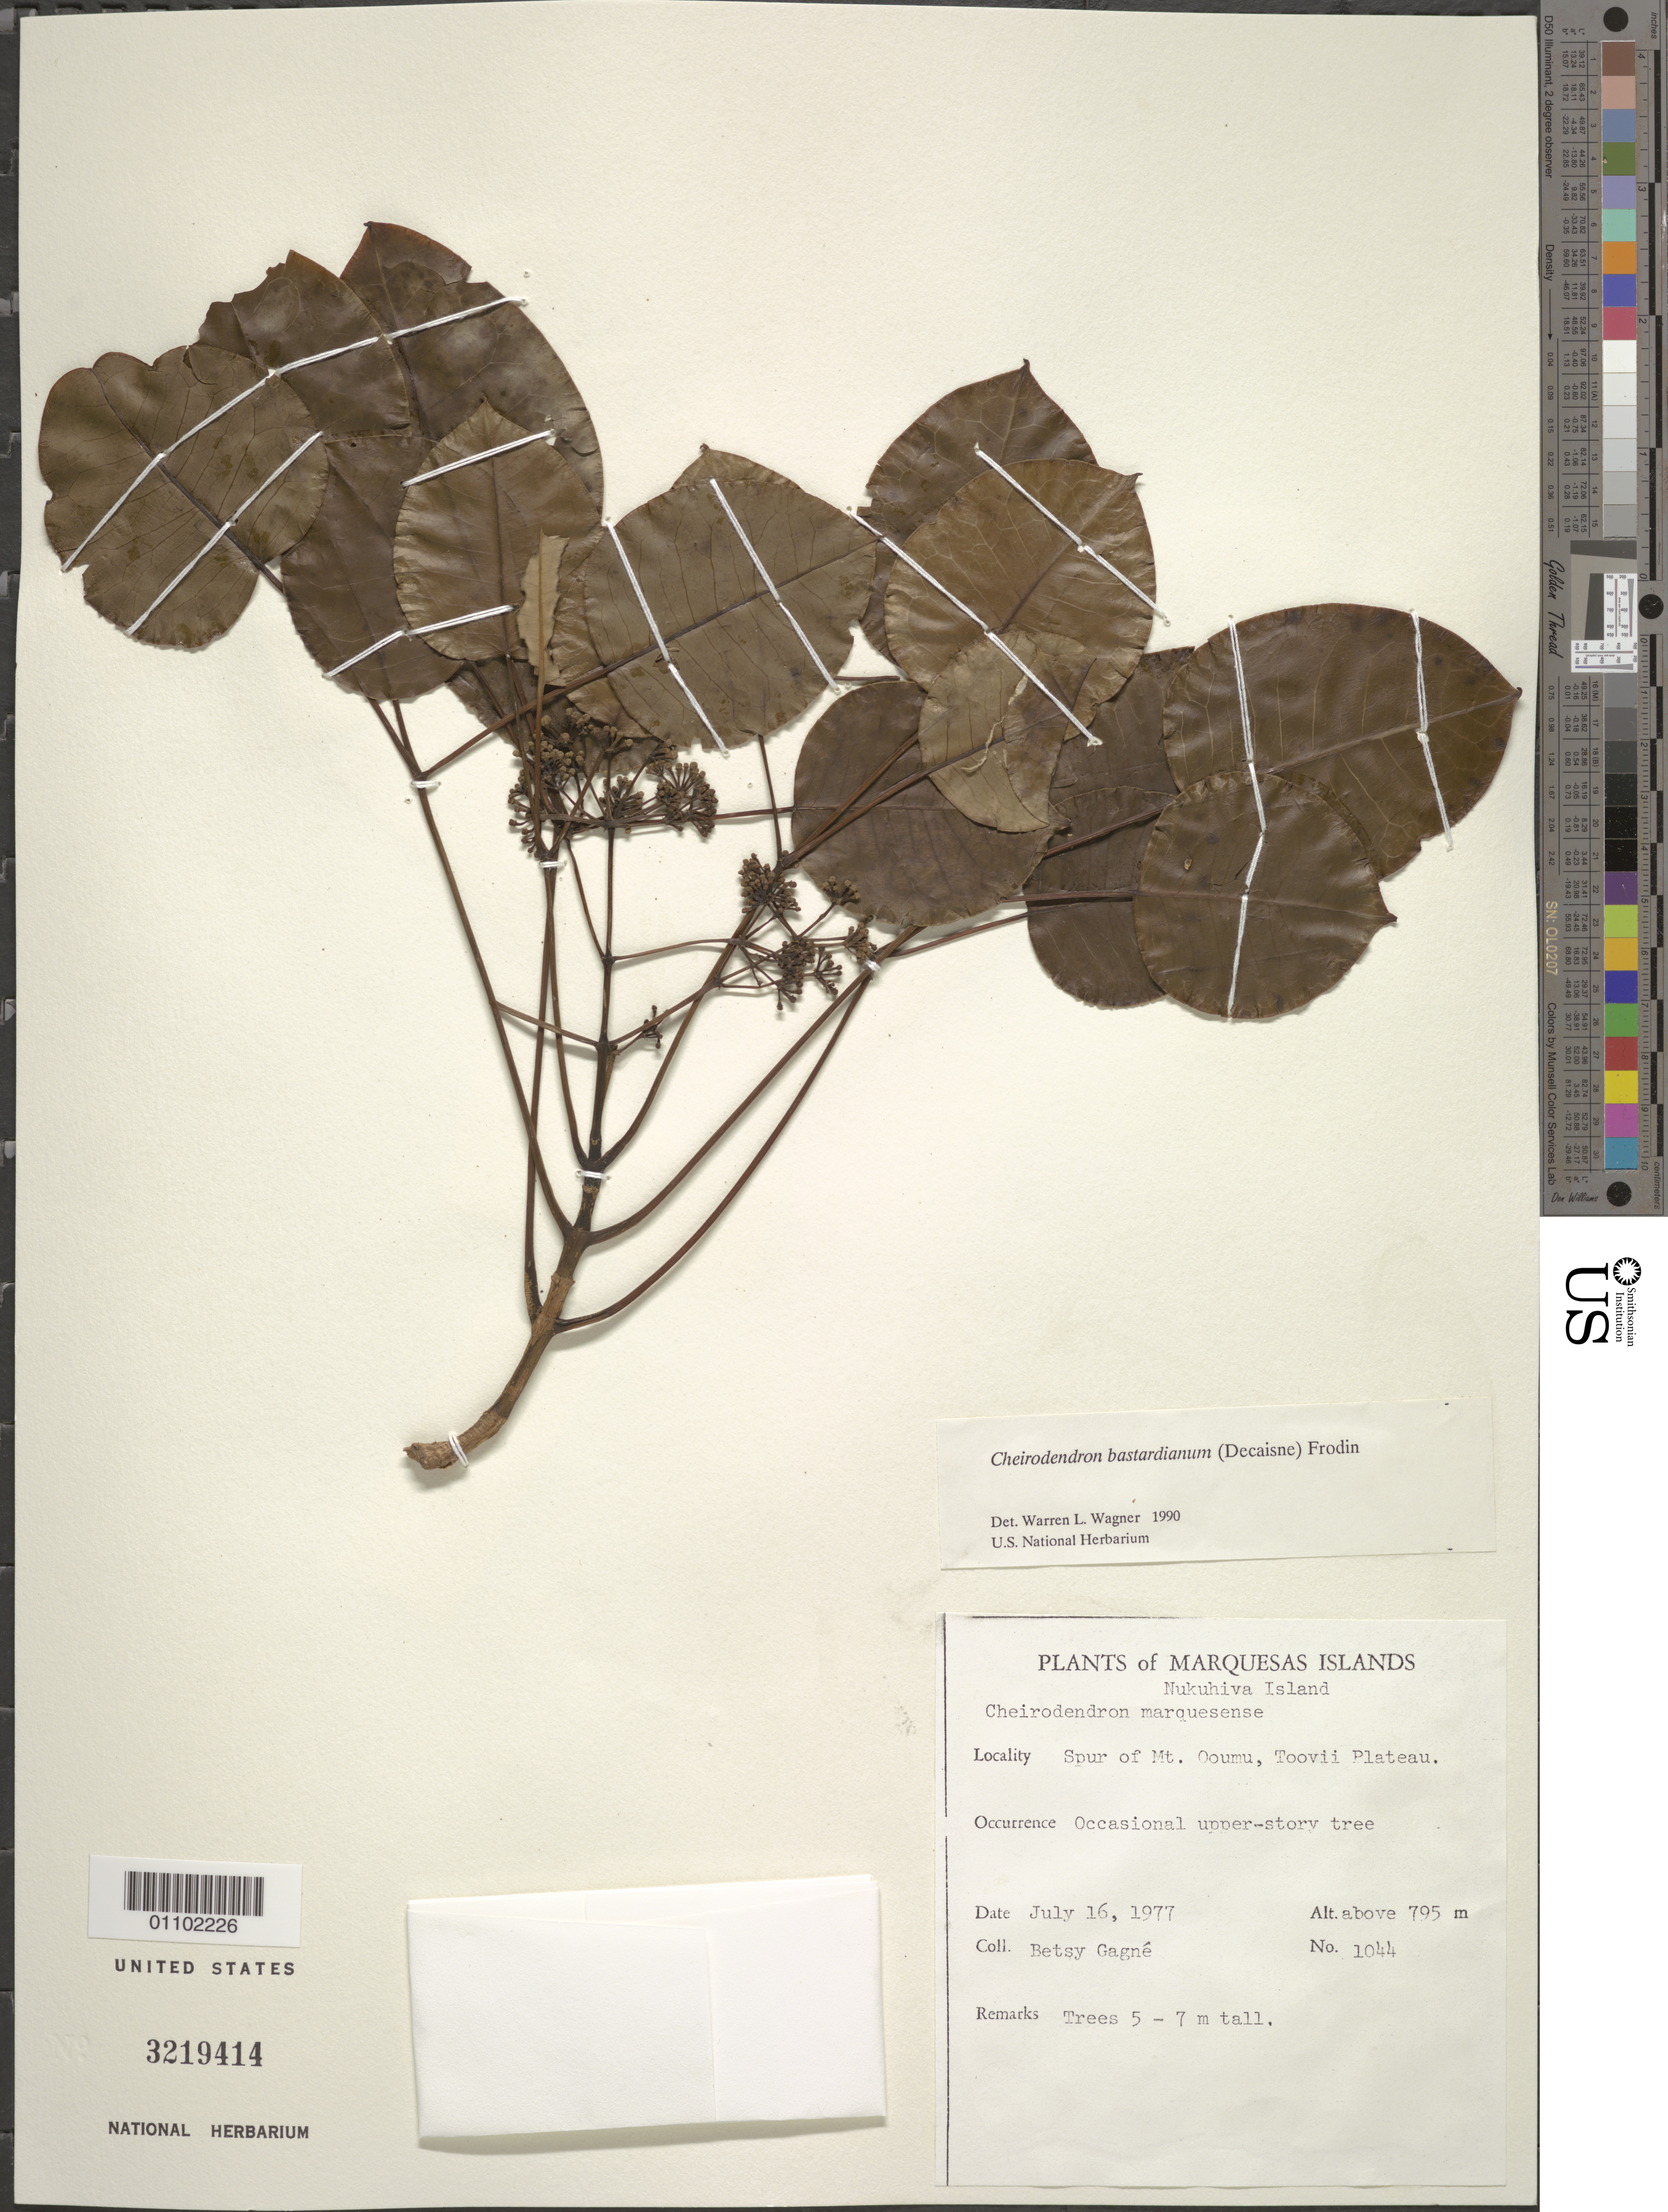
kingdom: Plantae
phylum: Tracheophyta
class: Magnoliopsida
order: Apiales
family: Araliaceae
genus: Cheirodendron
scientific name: Cheirodendron bastardianum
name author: (Decne.) Frodin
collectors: B. H. Gagné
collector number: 1044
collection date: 1977-07-16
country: French Polynesia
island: Nuku Hiva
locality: Toovii Plateau, spur of Mt. Ooumu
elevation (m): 795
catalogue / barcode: US 3219414